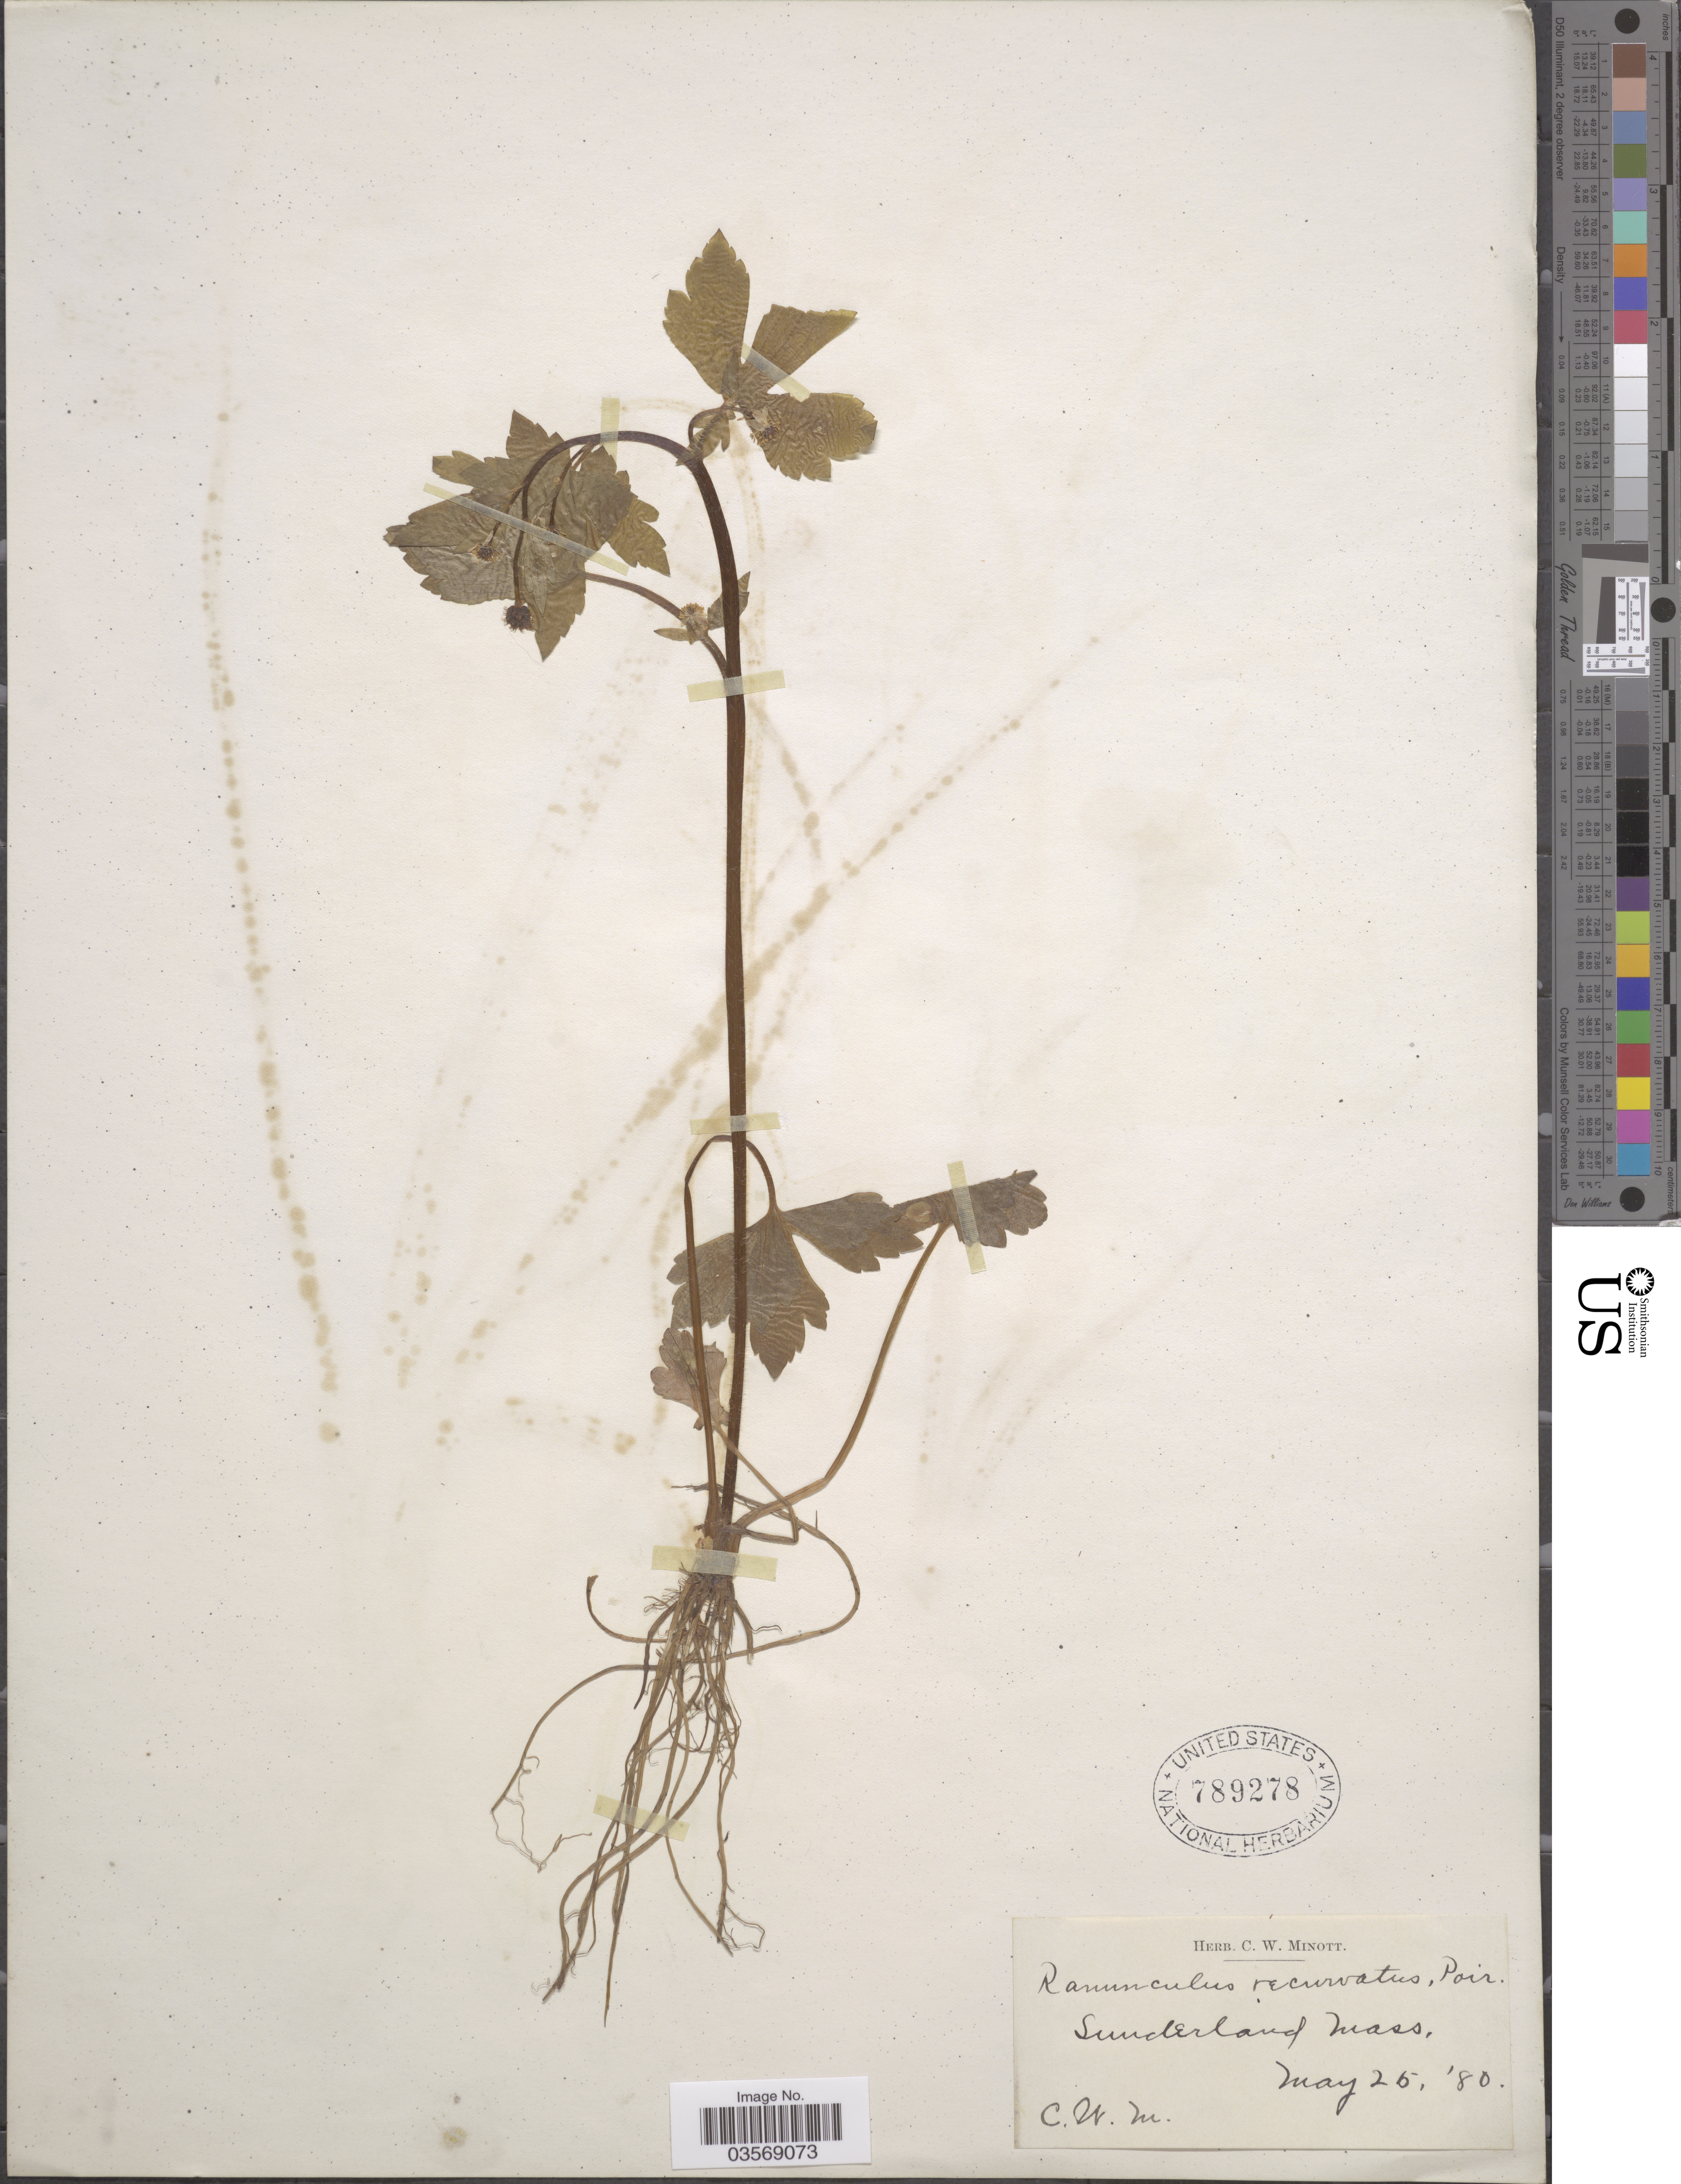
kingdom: Plantae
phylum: Tracheophyta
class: Magnoliopsida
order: Ranunculales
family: Ranunculaceae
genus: Ranunculus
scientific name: Ranunculus recurvatus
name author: Poir.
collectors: C. Minott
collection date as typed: Transcribed d/m/y: 25/5/80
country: United States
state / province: Massachusetts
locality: Sunderland.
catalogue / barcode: US 789278